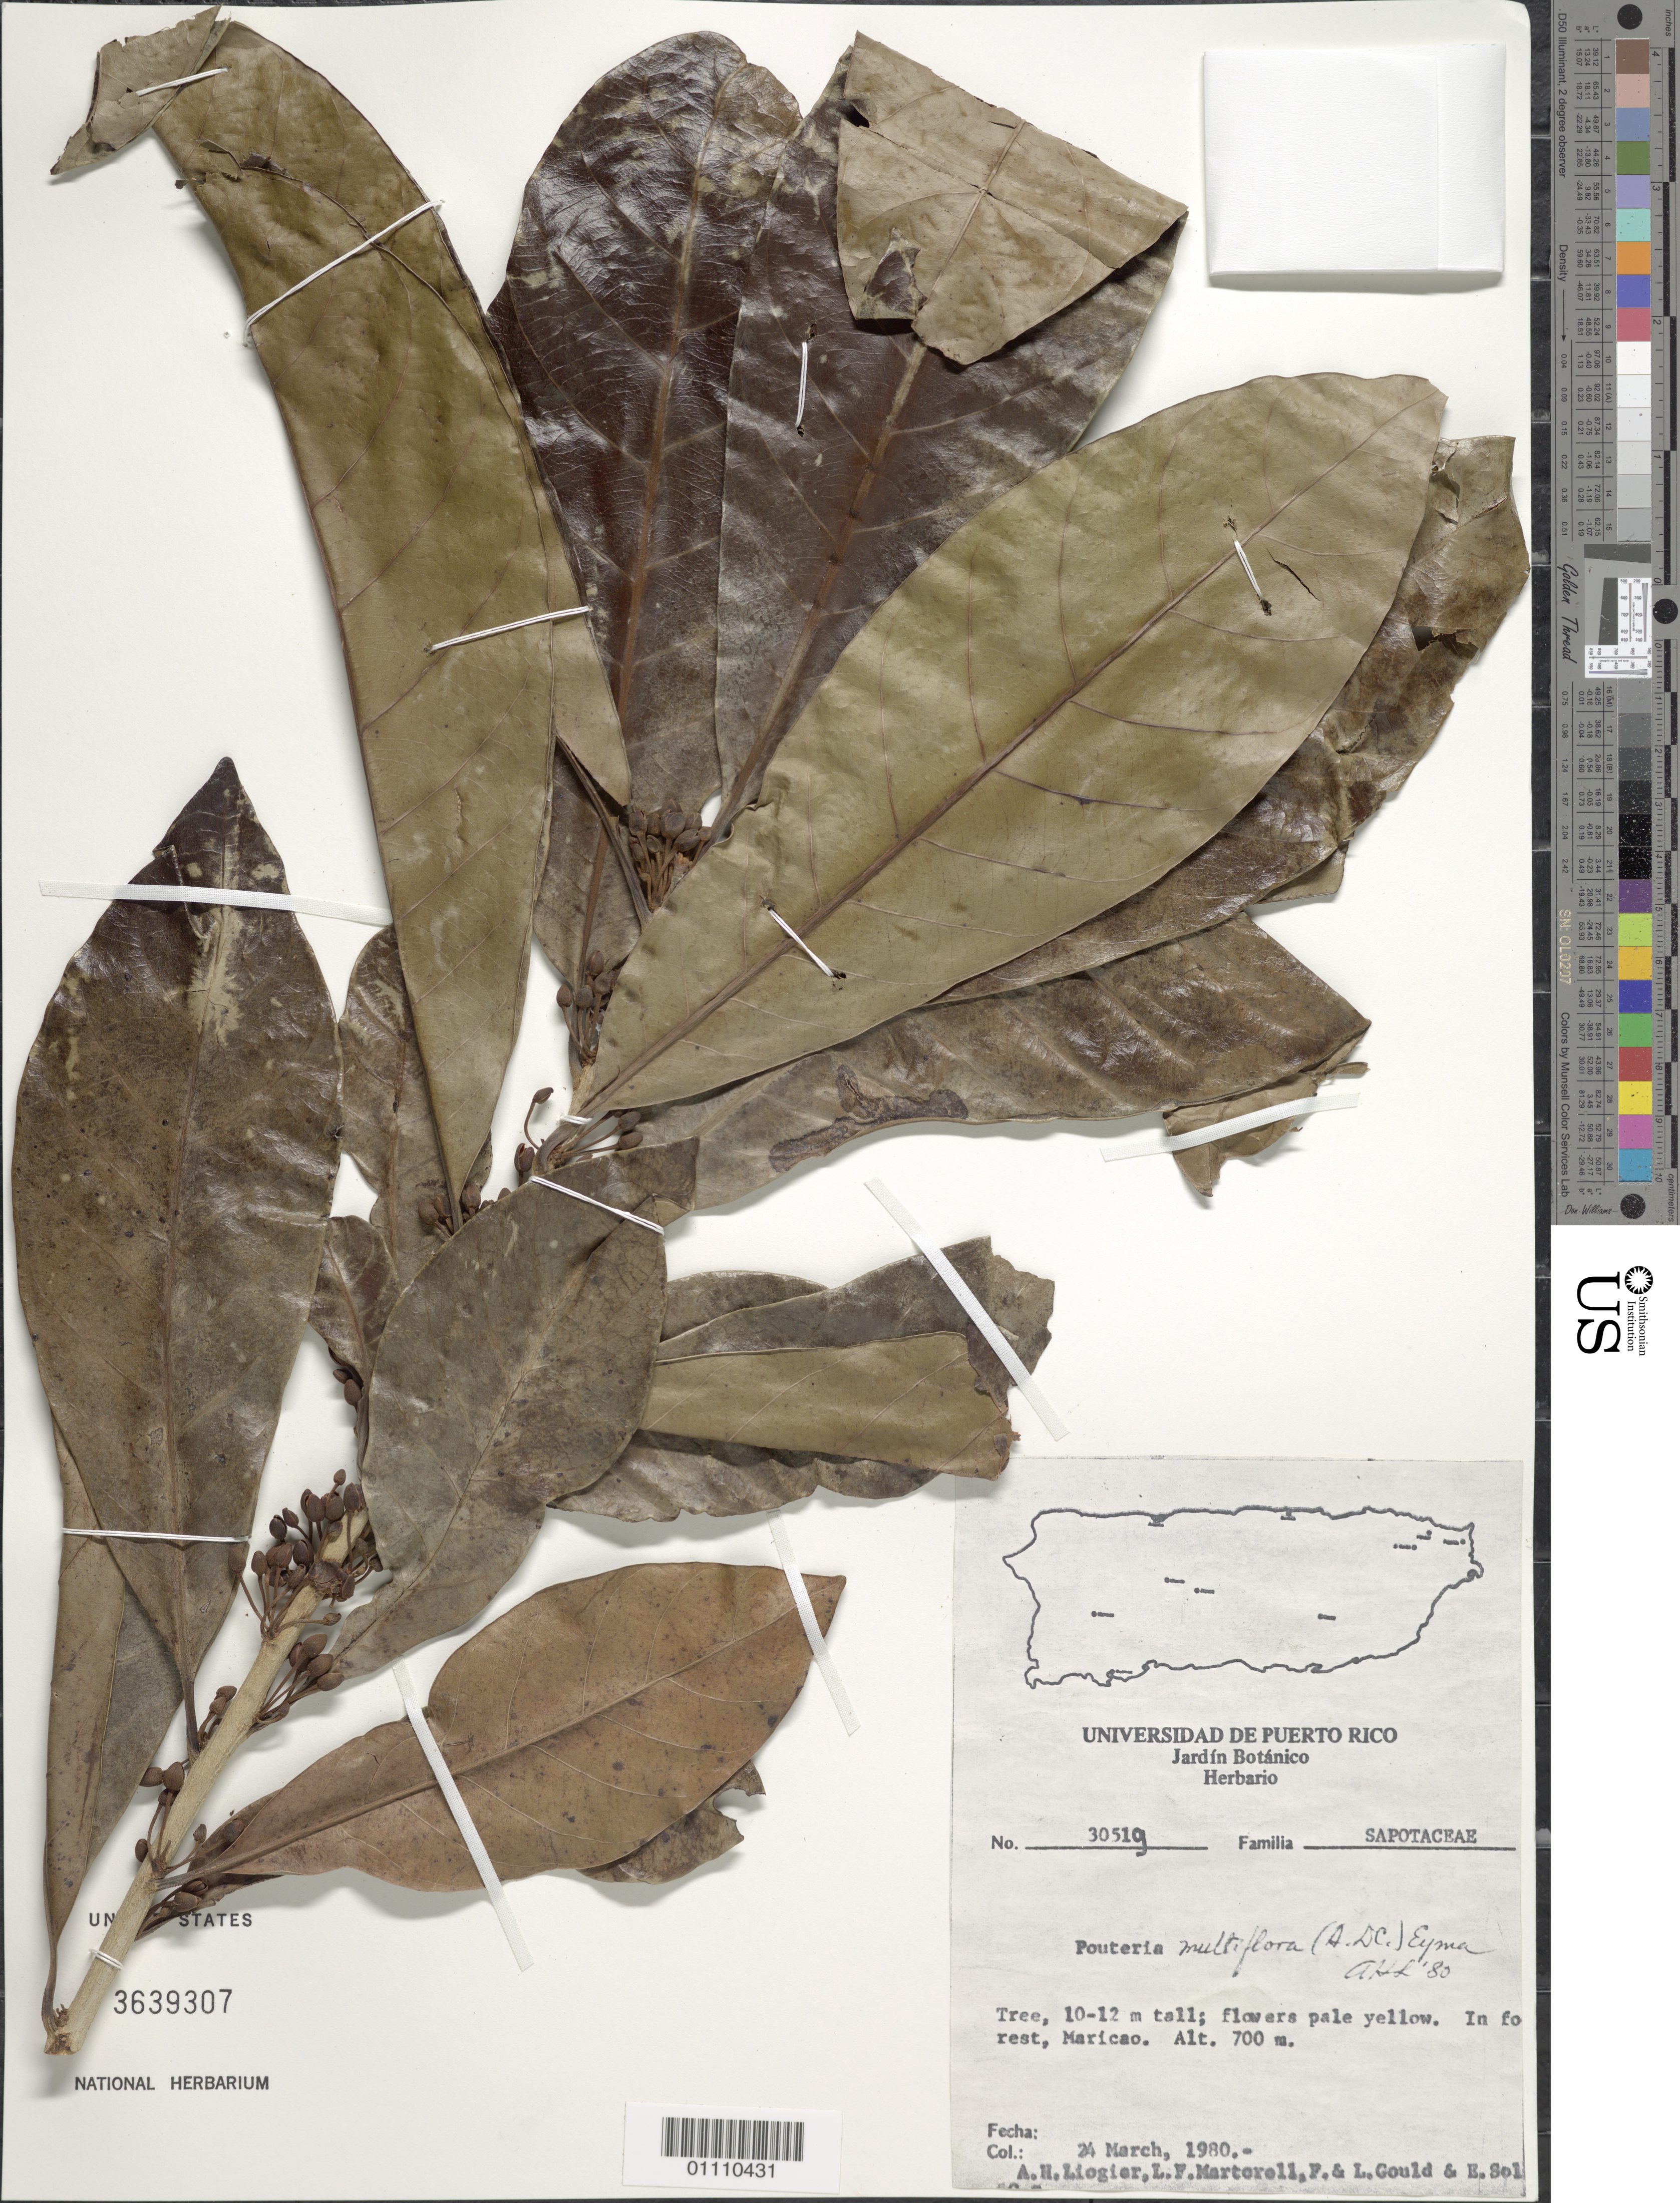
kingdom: Plantae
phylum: Tracheophyta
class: Magnoliopsida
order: Ericales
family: Sapotaceae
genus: Pouteria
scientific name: Pouteria multiflora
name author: (A. DC.) Eyma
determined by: Liogier, Alain H.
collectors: A. H. Liogier, M. P. Liogier, L. Martorell, L. Gould & E. Solano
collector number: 30519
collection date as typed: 24 Mar 1980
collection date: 1980-03-24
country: Puerto Rico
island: Puerto Rico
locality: Maricao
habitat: In forest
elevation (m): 700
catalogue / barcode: US 3639307